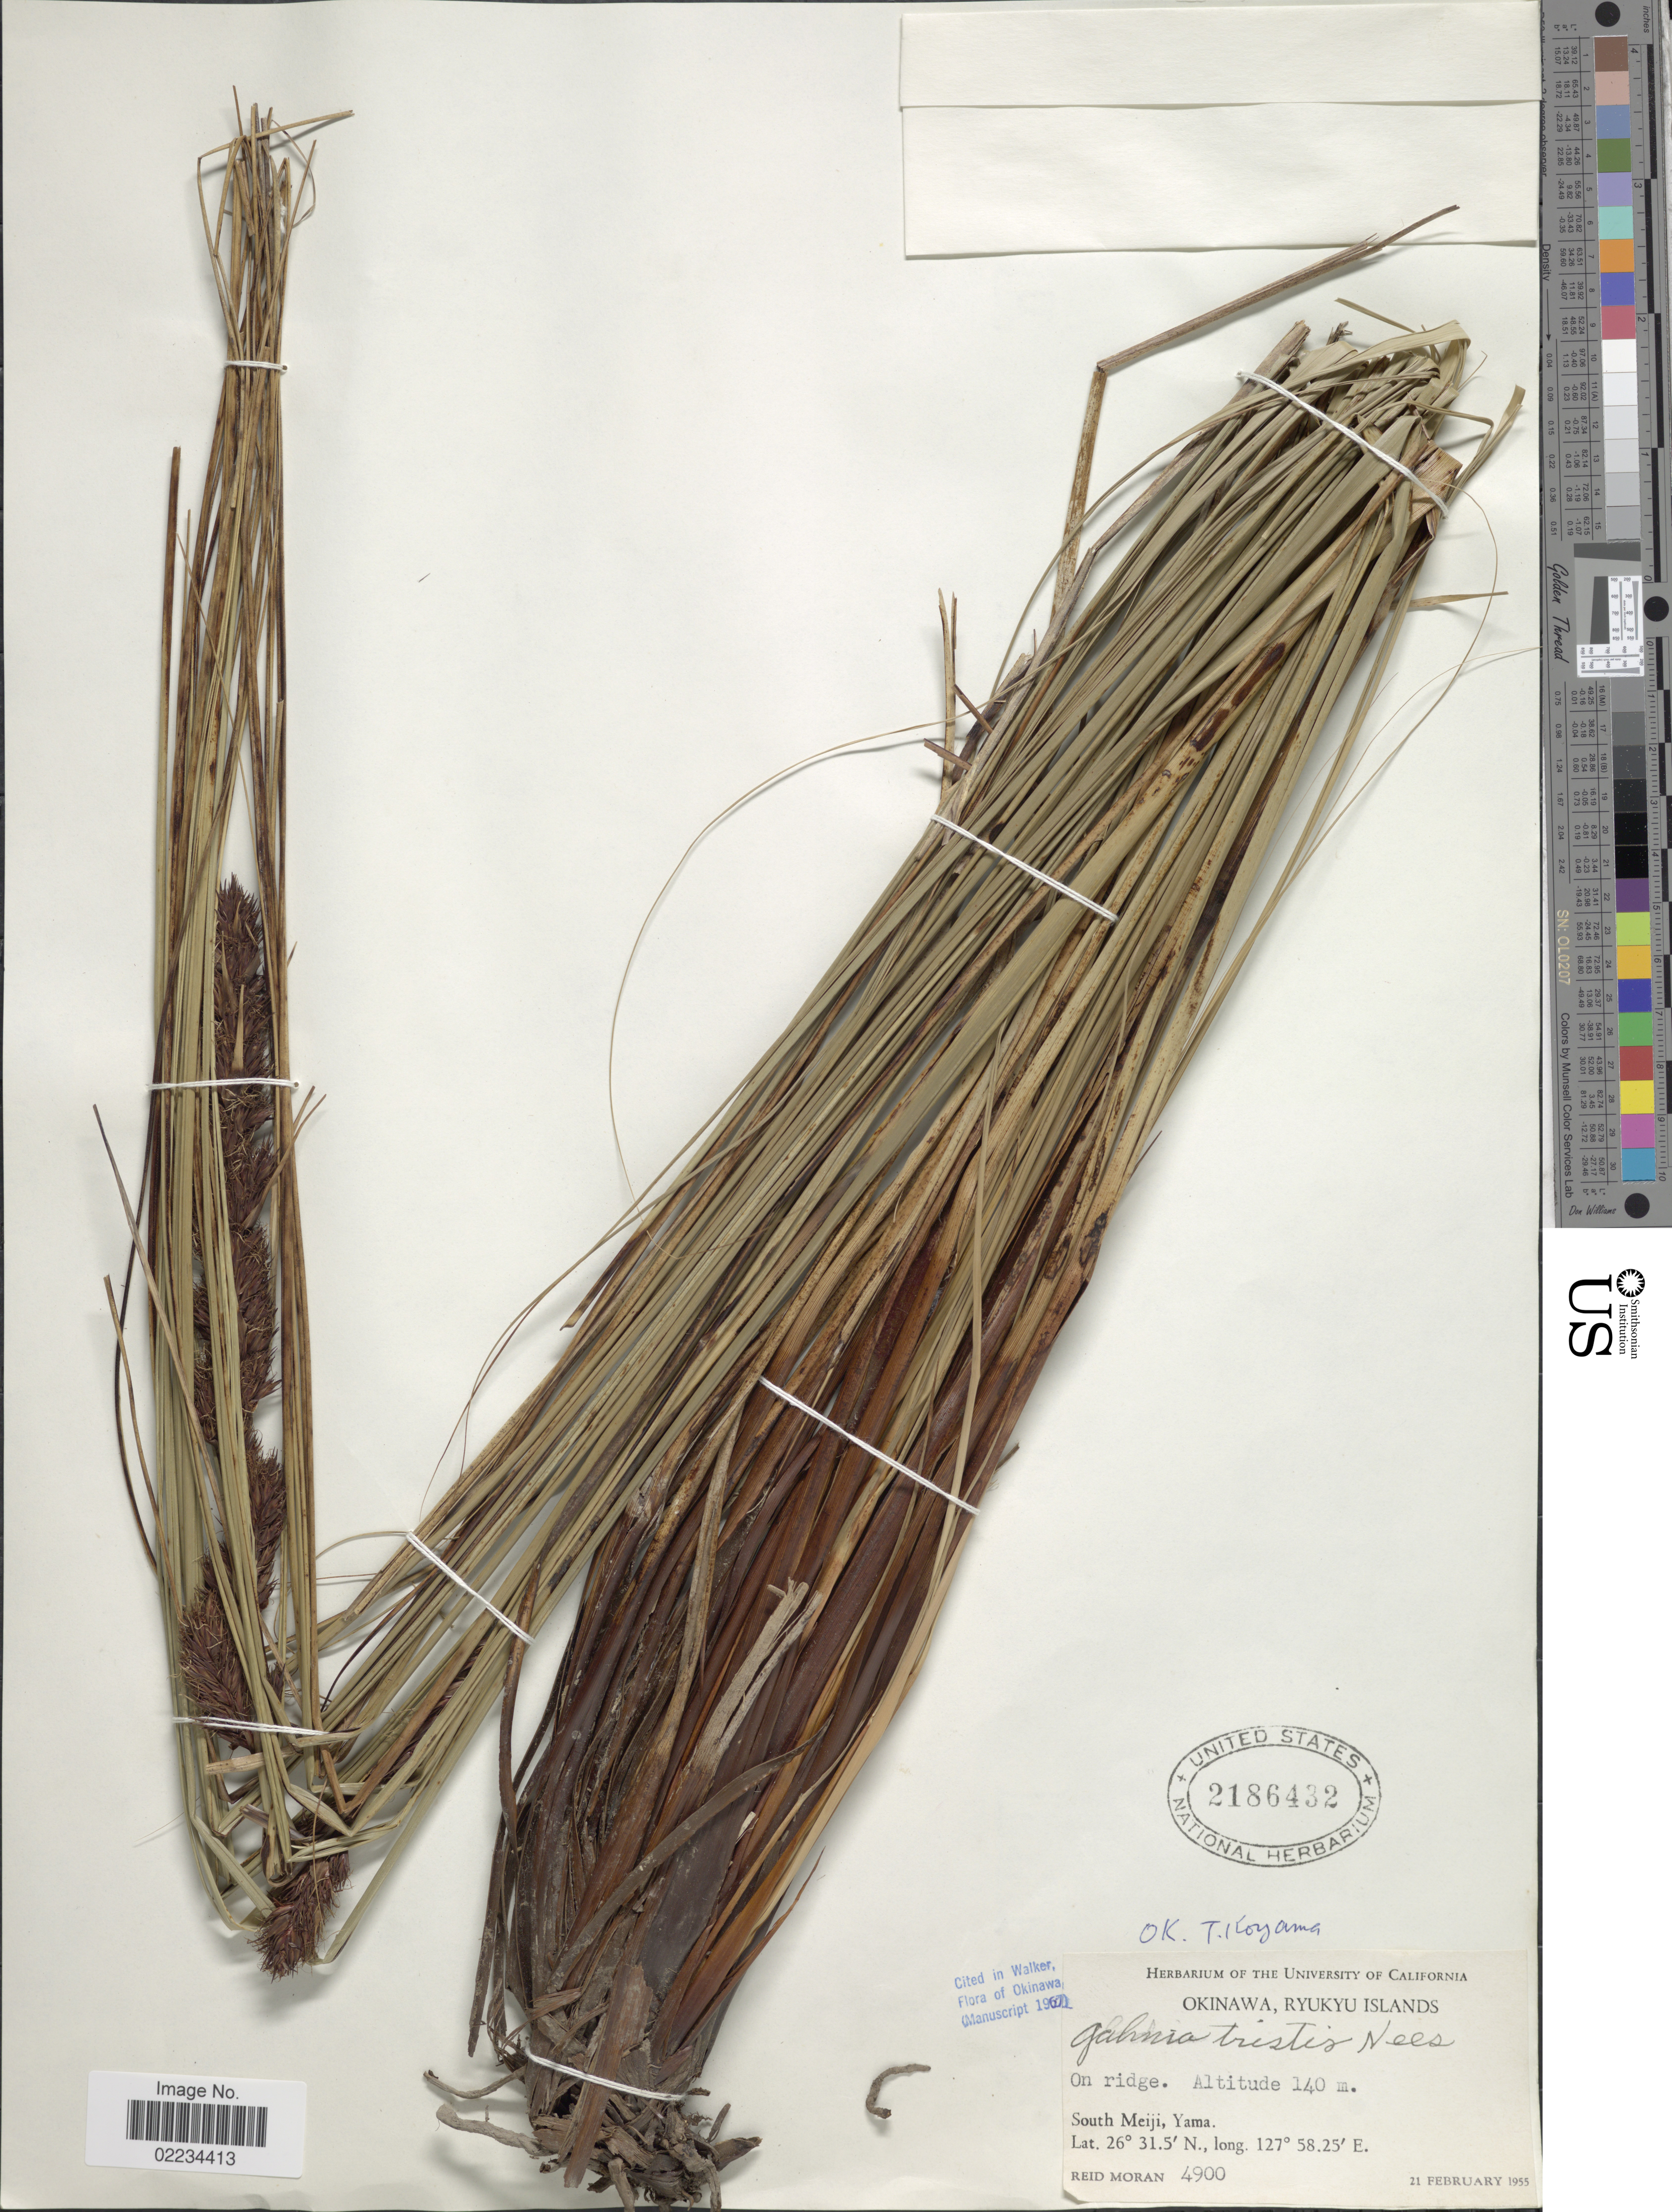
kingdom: Plantae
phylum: Tracheophyta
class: Liliopsida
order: Poales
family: Cyperaceae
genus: Gahnia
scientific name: Gahnia tristis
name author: Nees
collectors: R. V. Moran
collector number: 4900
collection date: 1955-02-21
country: Japan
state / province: Okinawa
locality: Ryukyu Islands, On ridge. South Meiji, Yama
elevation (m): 140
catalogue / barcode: US 2186432